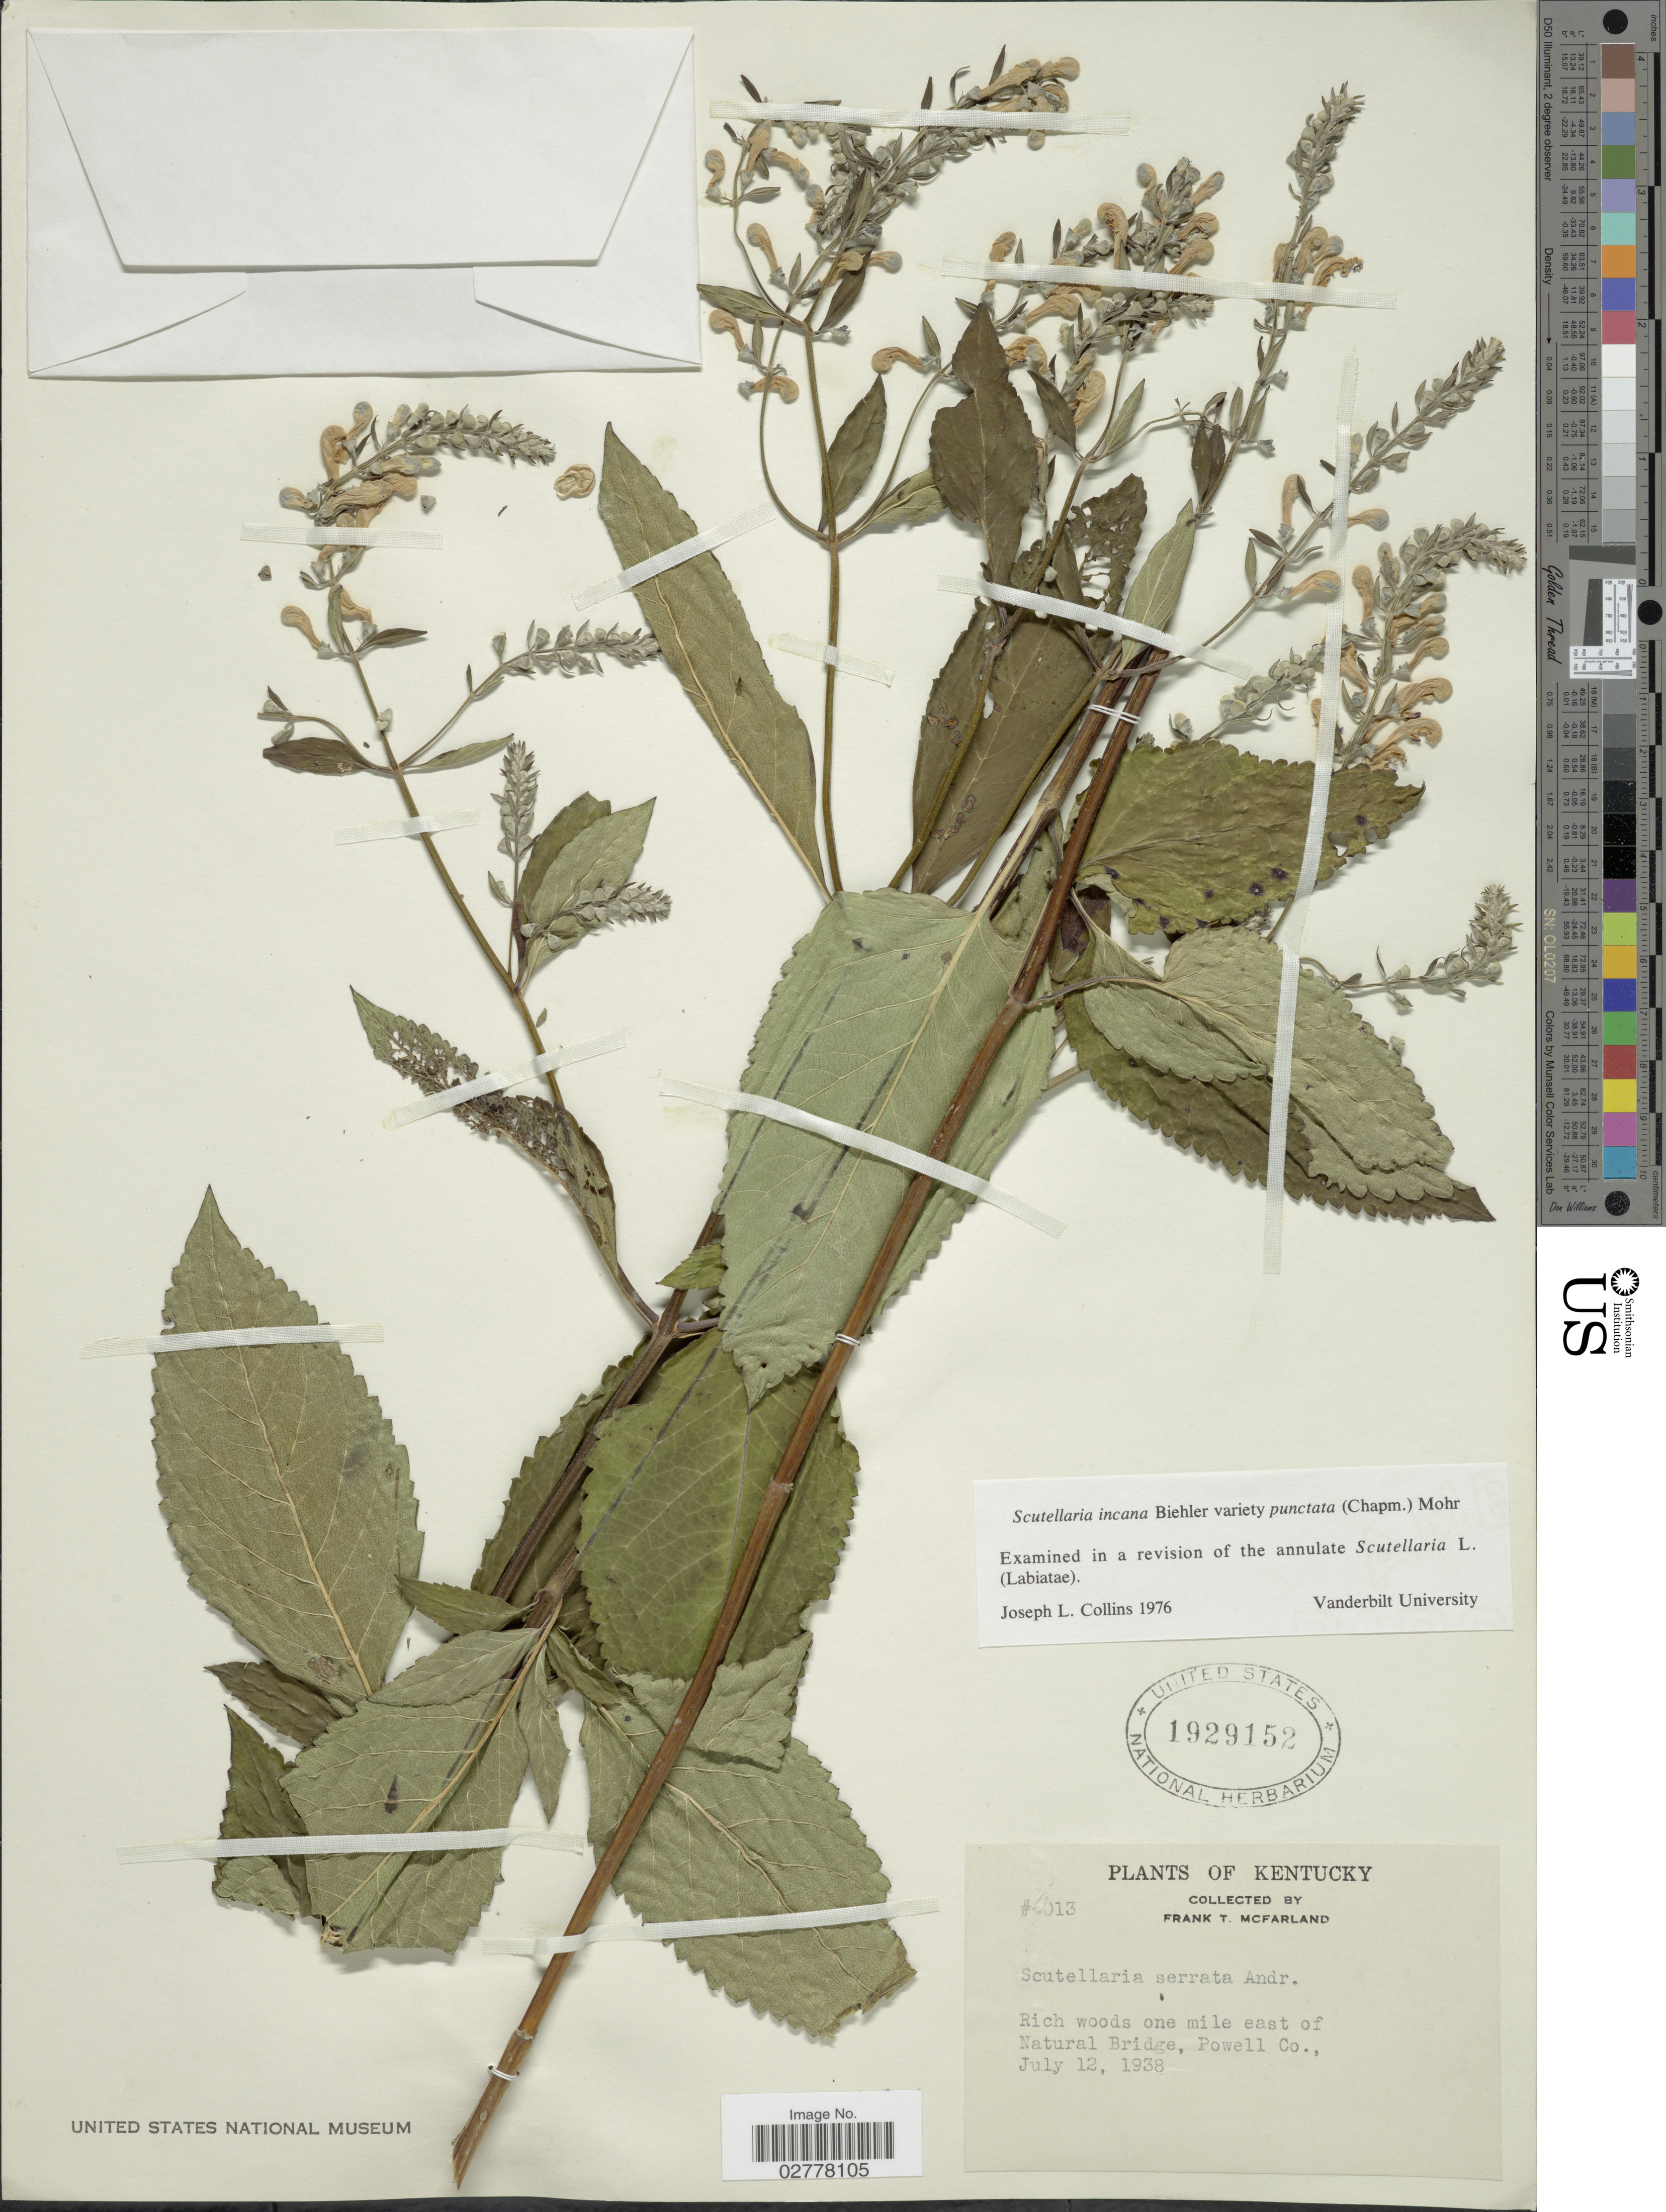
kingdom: Plantae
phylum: Tracheophyta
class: Magnoliopsida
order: Lamiales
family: Lamiaceae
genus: Scutellaria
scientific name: Scutellaria incana var. punctata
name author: (Chapm.) C. Mohr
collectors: F. McFarland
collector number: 4013*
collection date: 1938-07-12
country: United States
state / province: Kentucky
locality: Rich woods one mile east of Natural Bridge, Powell Co.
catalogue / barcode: US 1929152